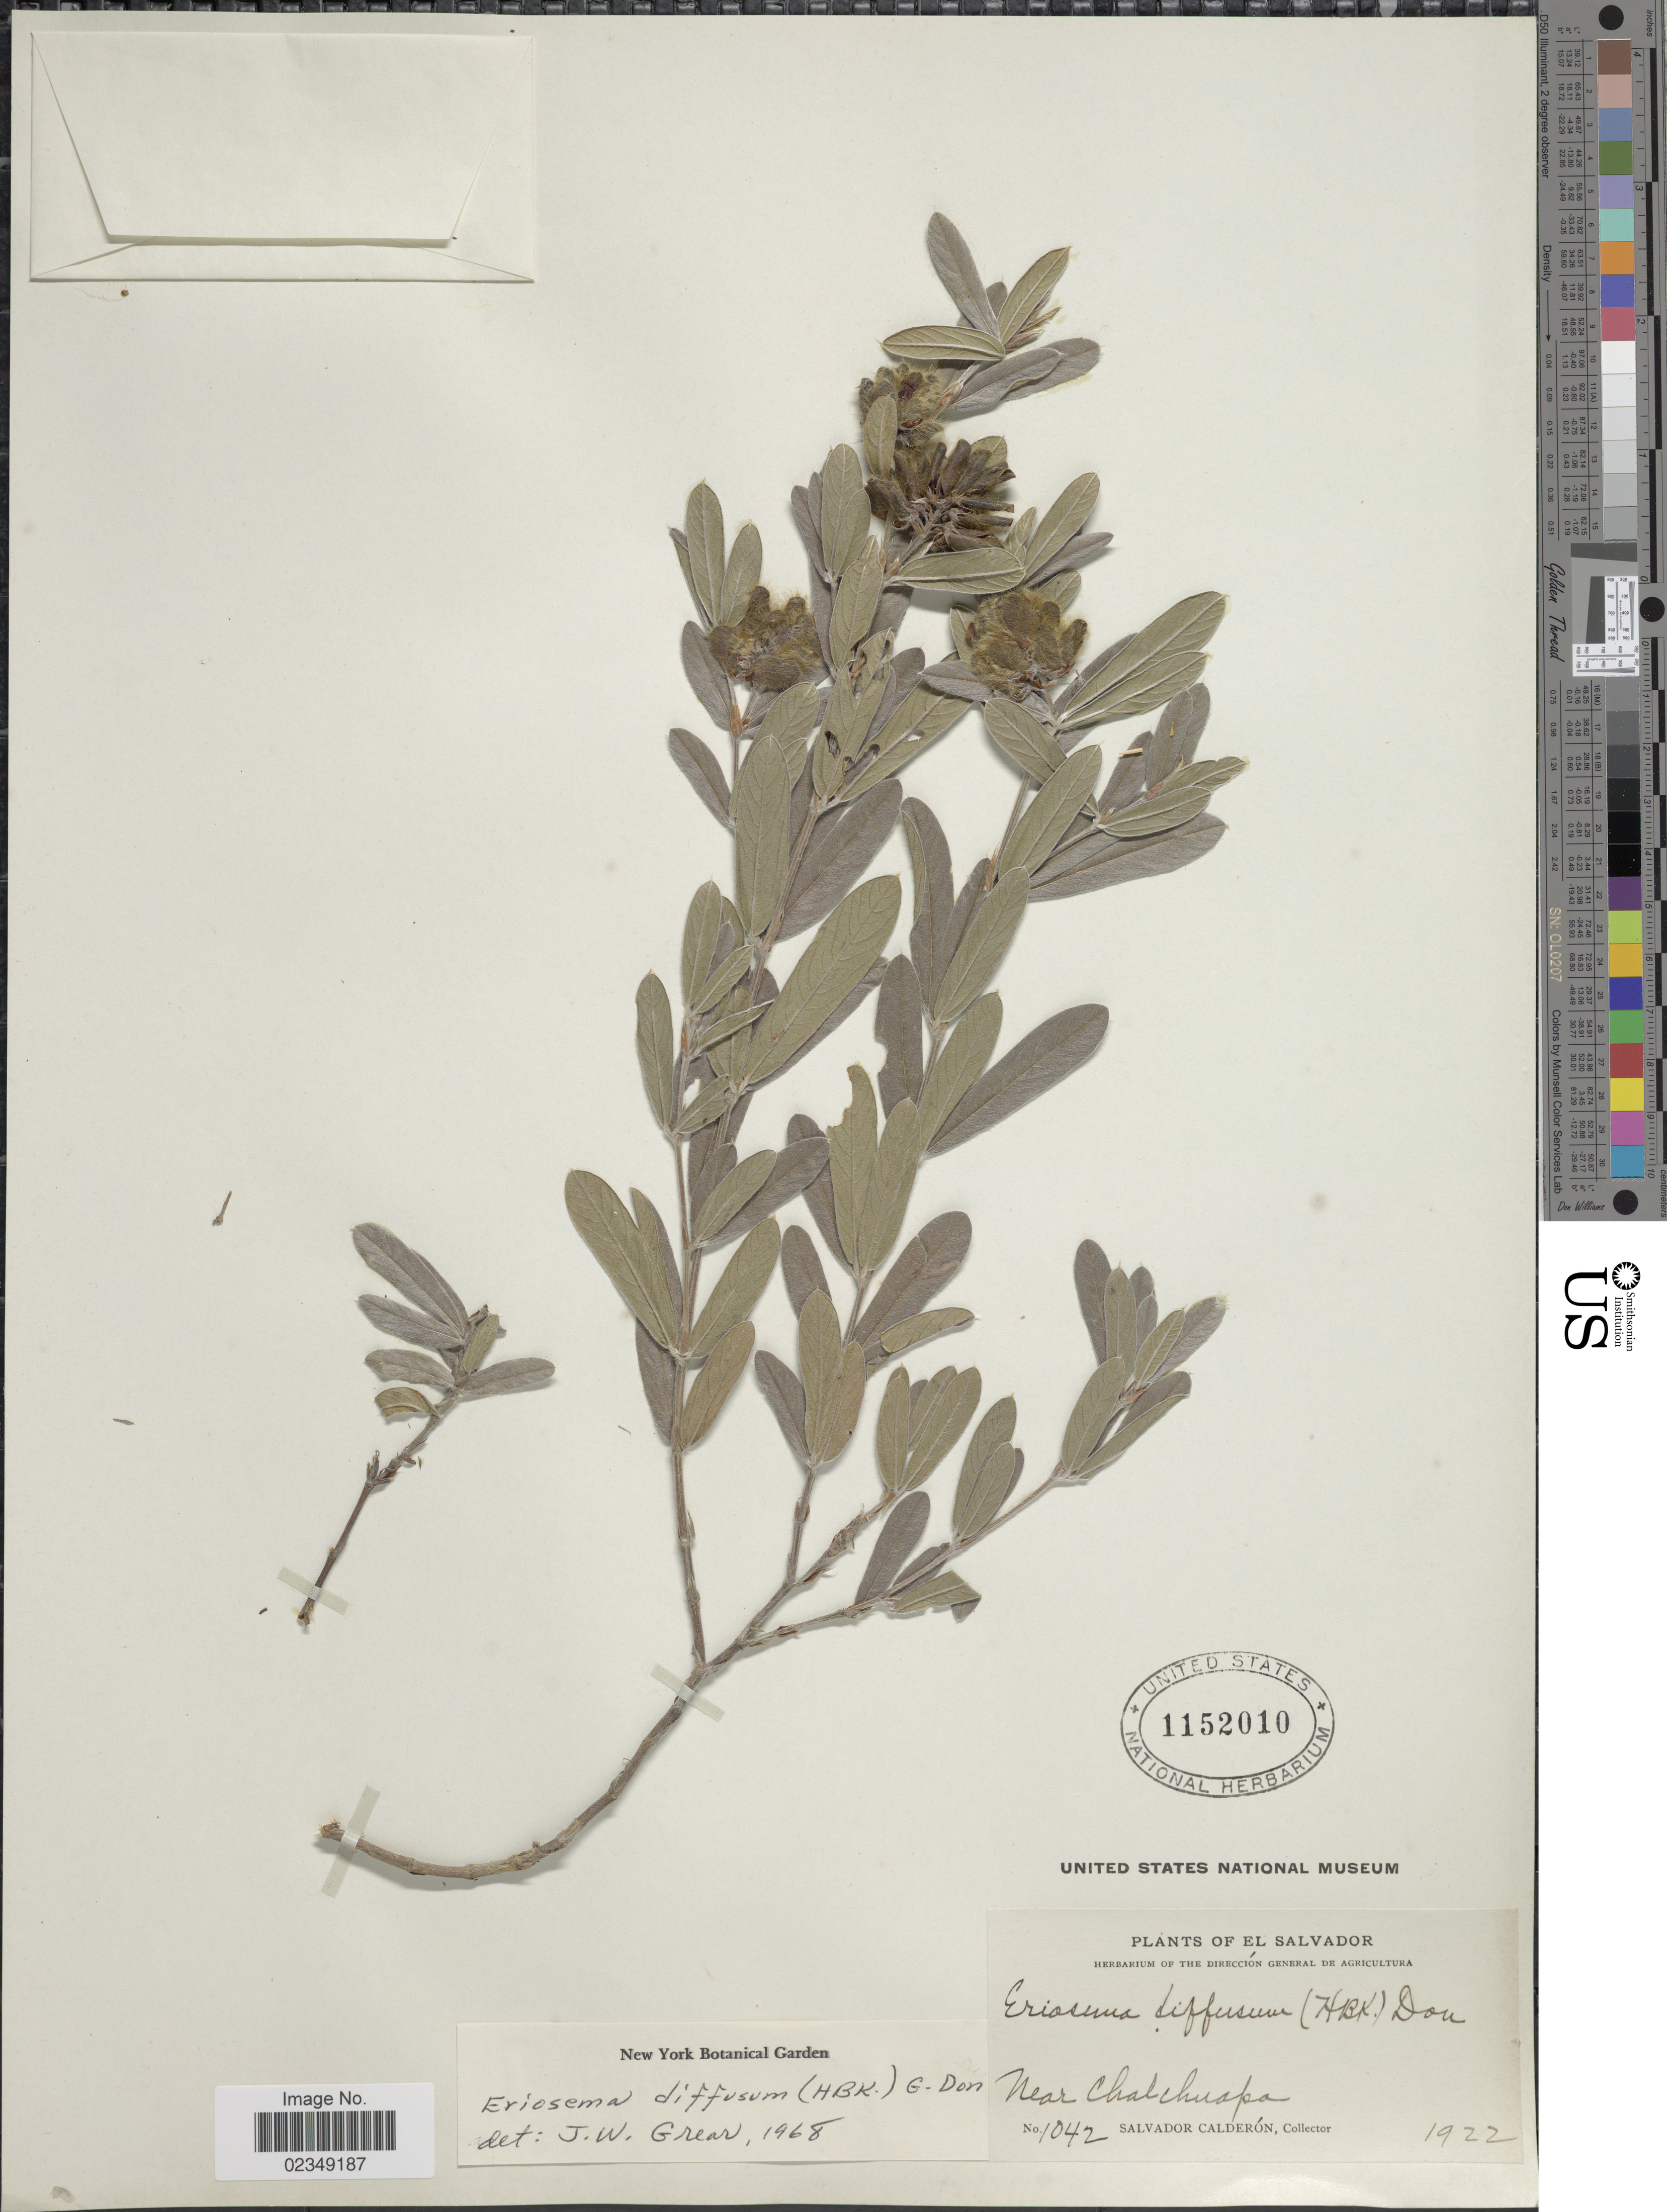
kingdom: Plantae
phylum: Tracheophyta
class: Magnoliopsida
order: Fabales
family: Fabaceae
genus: Eriosema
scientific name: Eriosema diffusum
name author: (Kunth) G. Don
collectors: S. Calderón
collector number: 1042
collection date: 1922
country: El Salvador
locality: Near Chalchuapa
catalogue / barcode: US 1152010